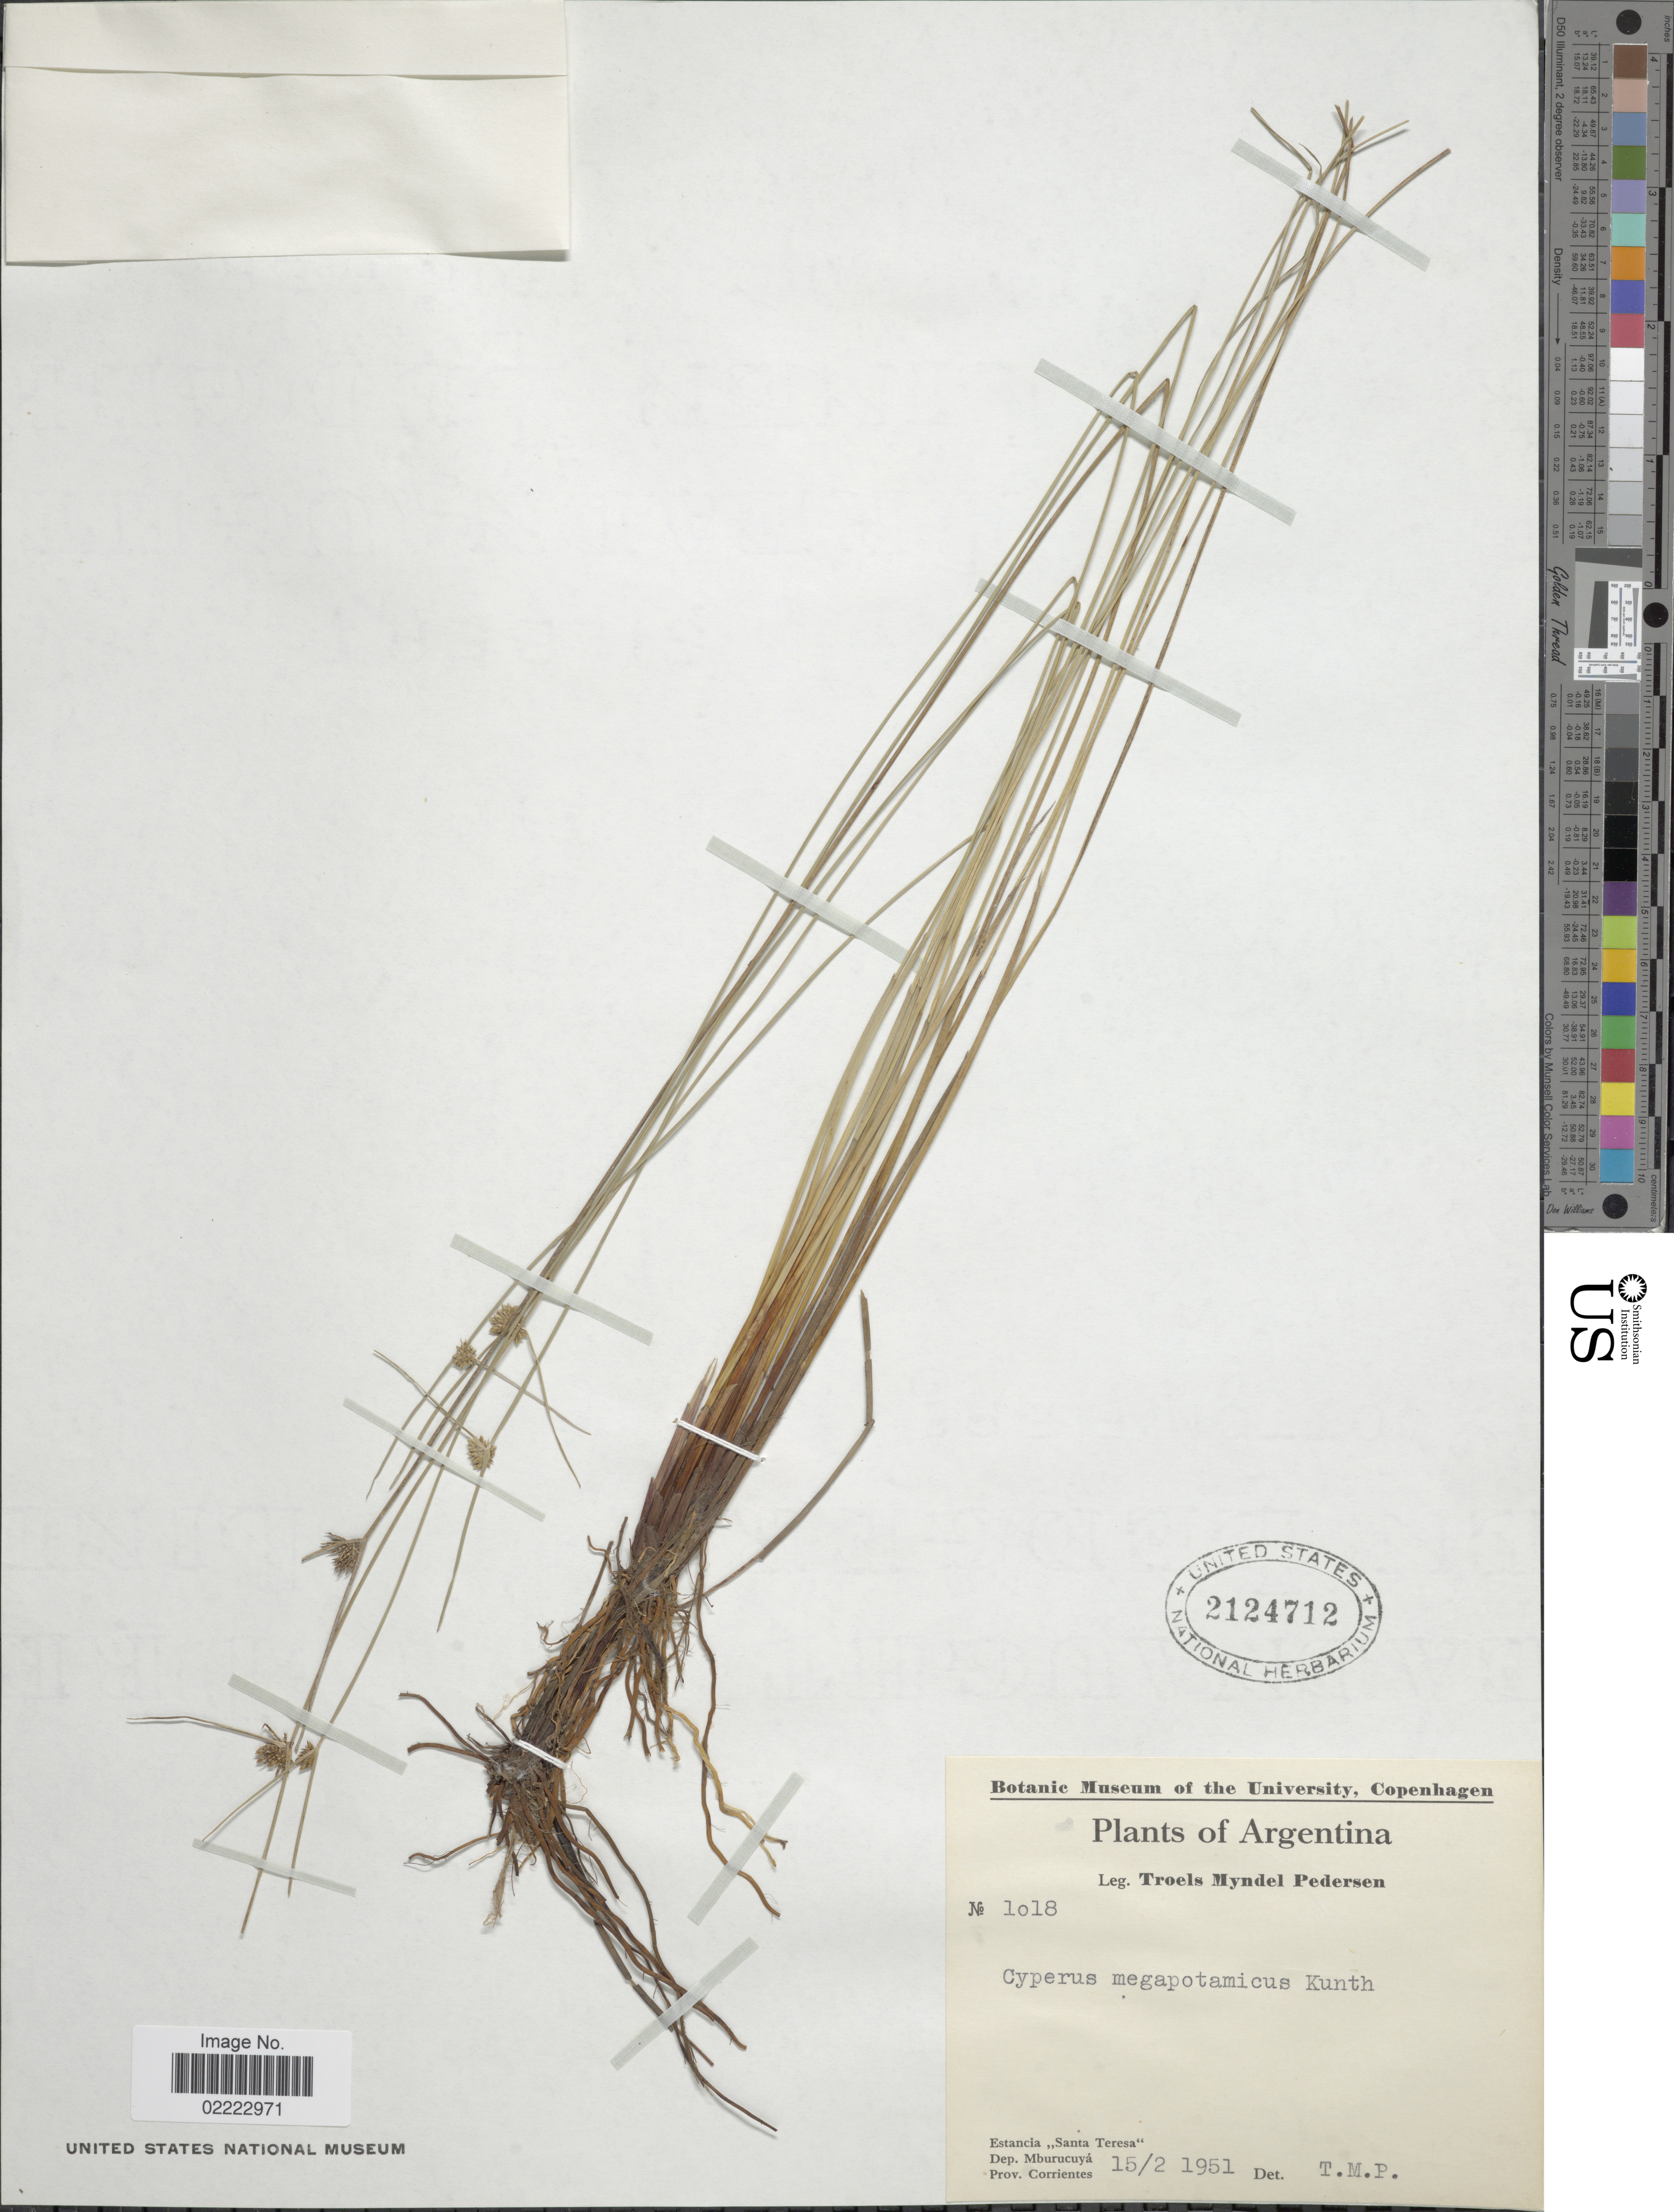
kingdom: Plantae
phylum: Tracheophyta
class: Liliopsida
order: Poales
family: Cyperaceae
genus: Cyperus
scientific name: Cyperus megapotamicus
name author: (A. Dietr.) Kunth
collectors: T. Pederson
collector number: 1018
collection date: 1951-02-15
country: Argentina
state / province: Corrientes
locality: Estancia "Santa Teresa". Dep. Mburucuya.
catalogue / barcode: US 2124712